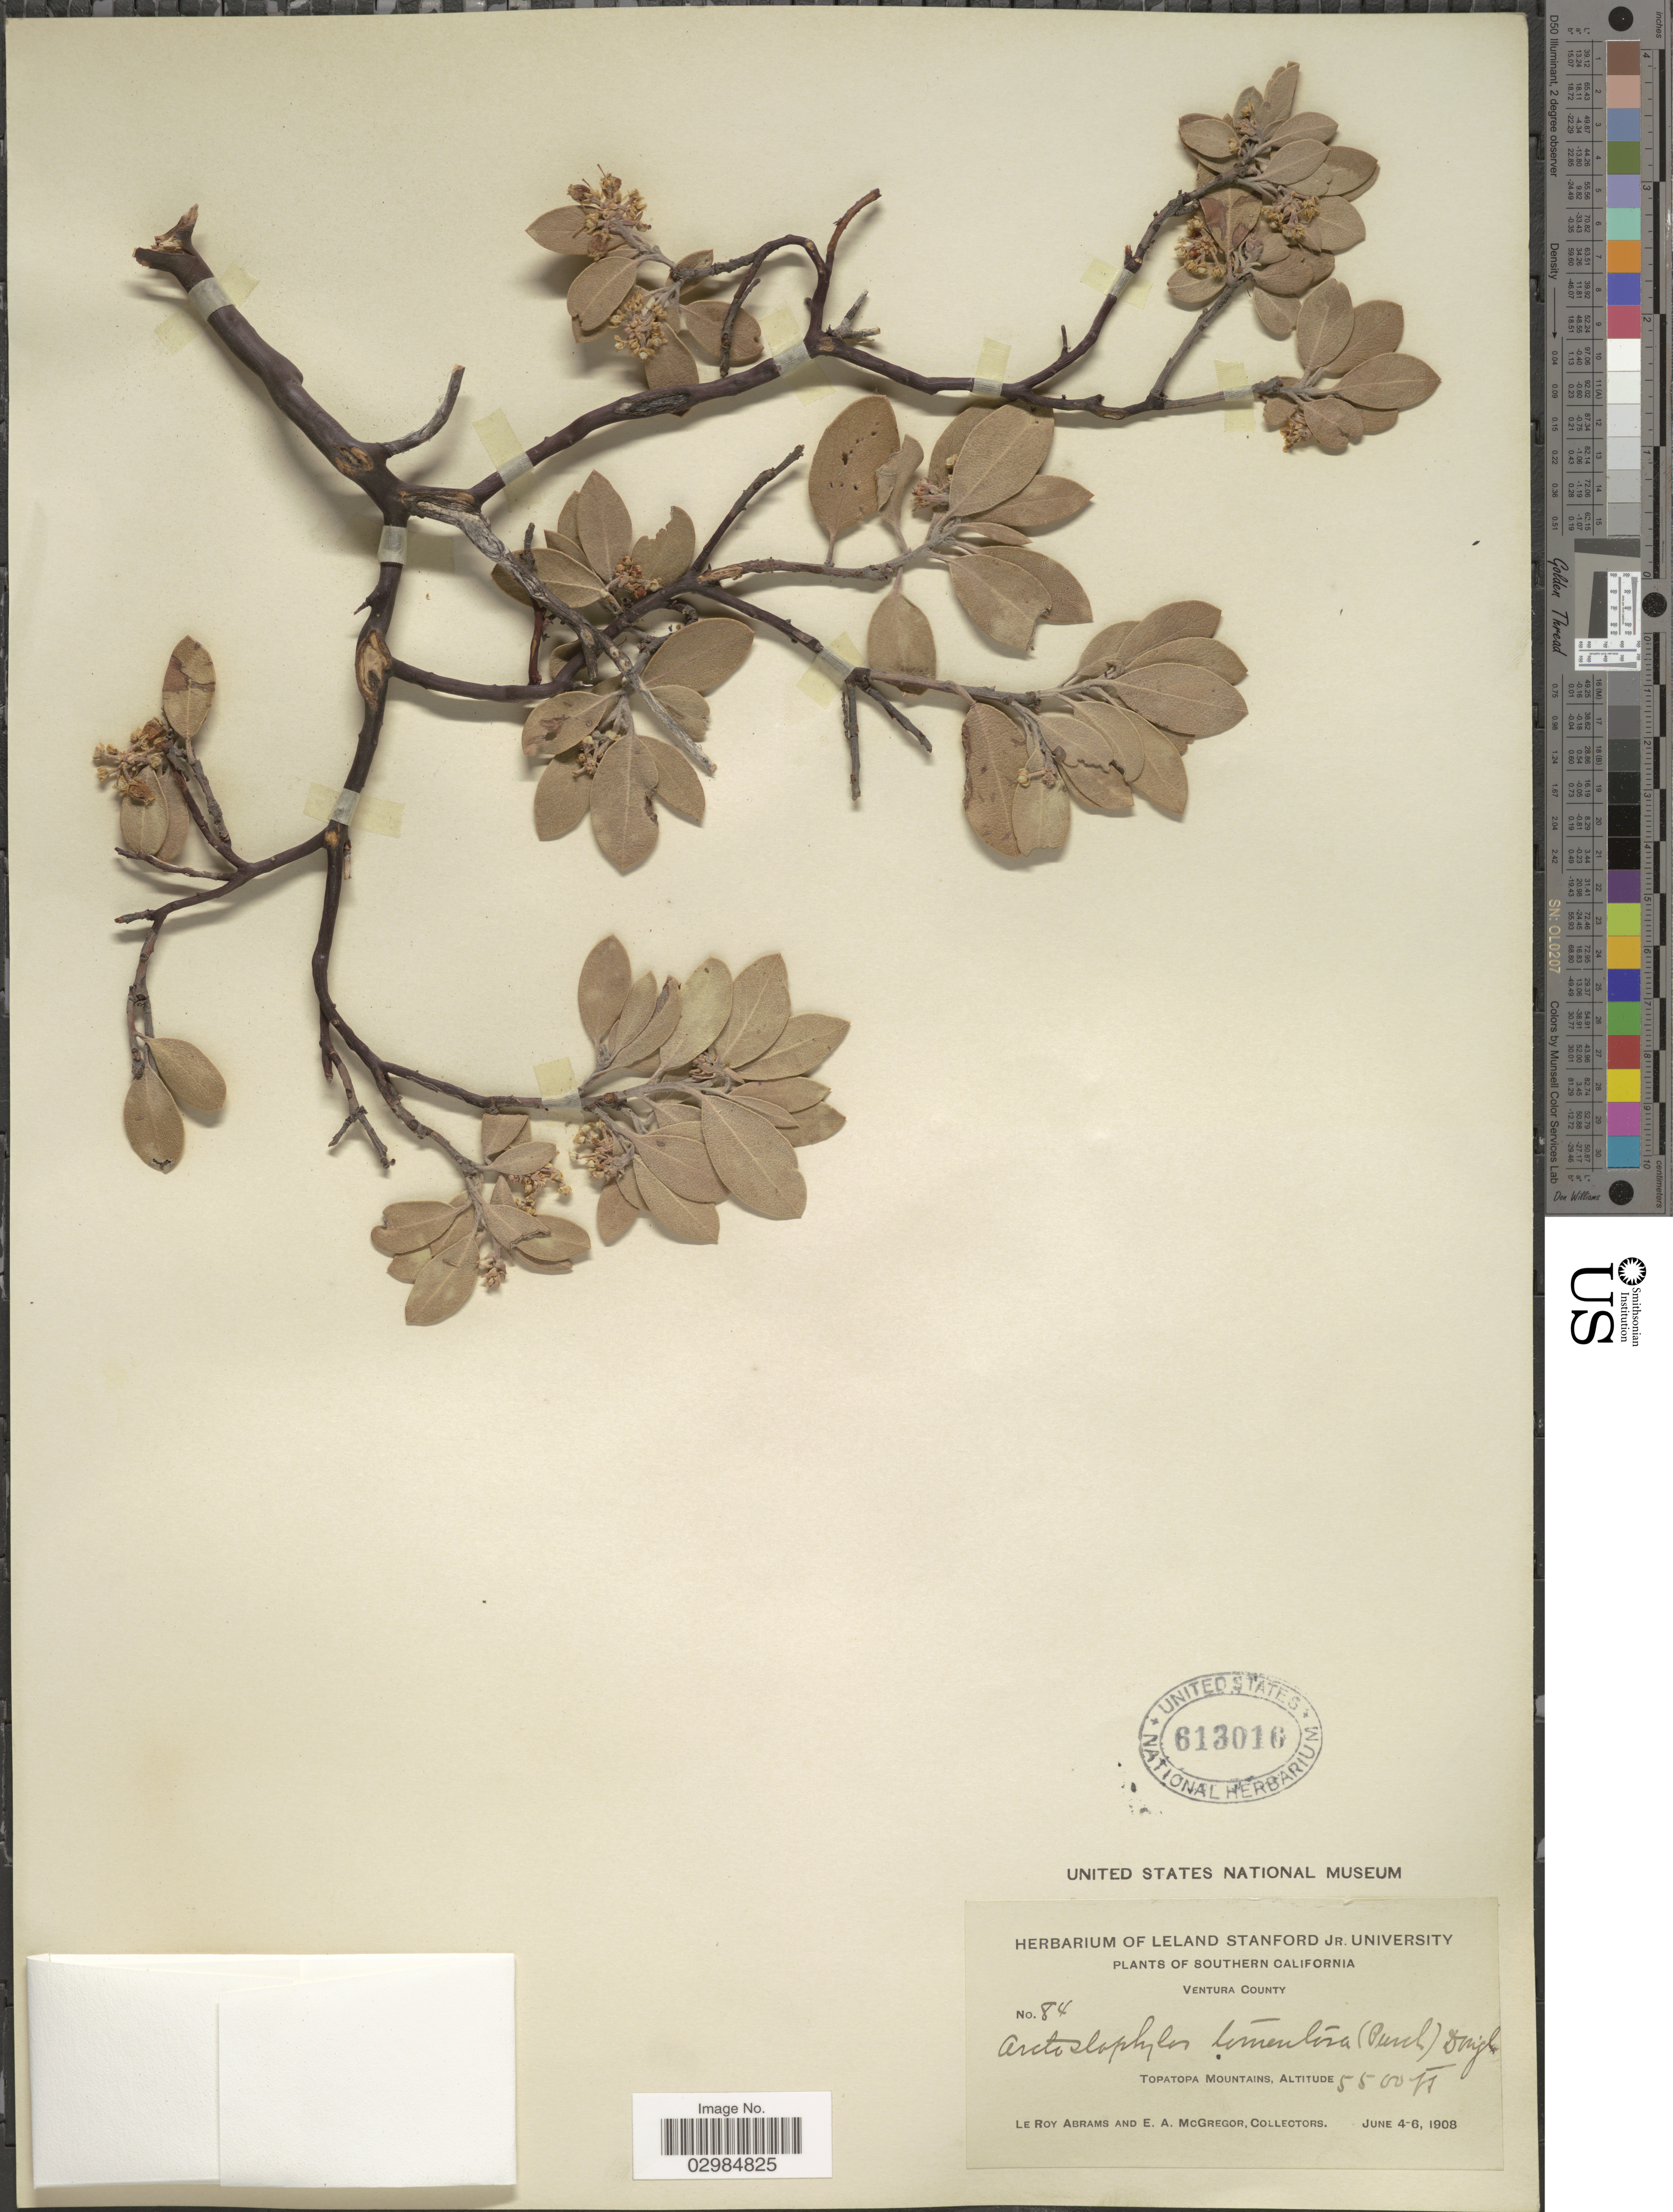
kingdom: Plantae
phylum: Tracheophyta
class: Magnoliopsida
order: Ericales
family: Ericaceae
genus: Arctostaphylos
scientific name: Arctostaphylos tomentosa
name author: (Pursh) Lindl.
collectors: L. Abrams & E. A. McGregor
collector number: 84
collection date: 1908-06-04/1908-06-06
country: United States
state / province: California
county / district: Ventura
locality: Southern California. Ventura County. Topatopa Mountains.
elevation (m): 1676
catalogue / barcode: US 613016